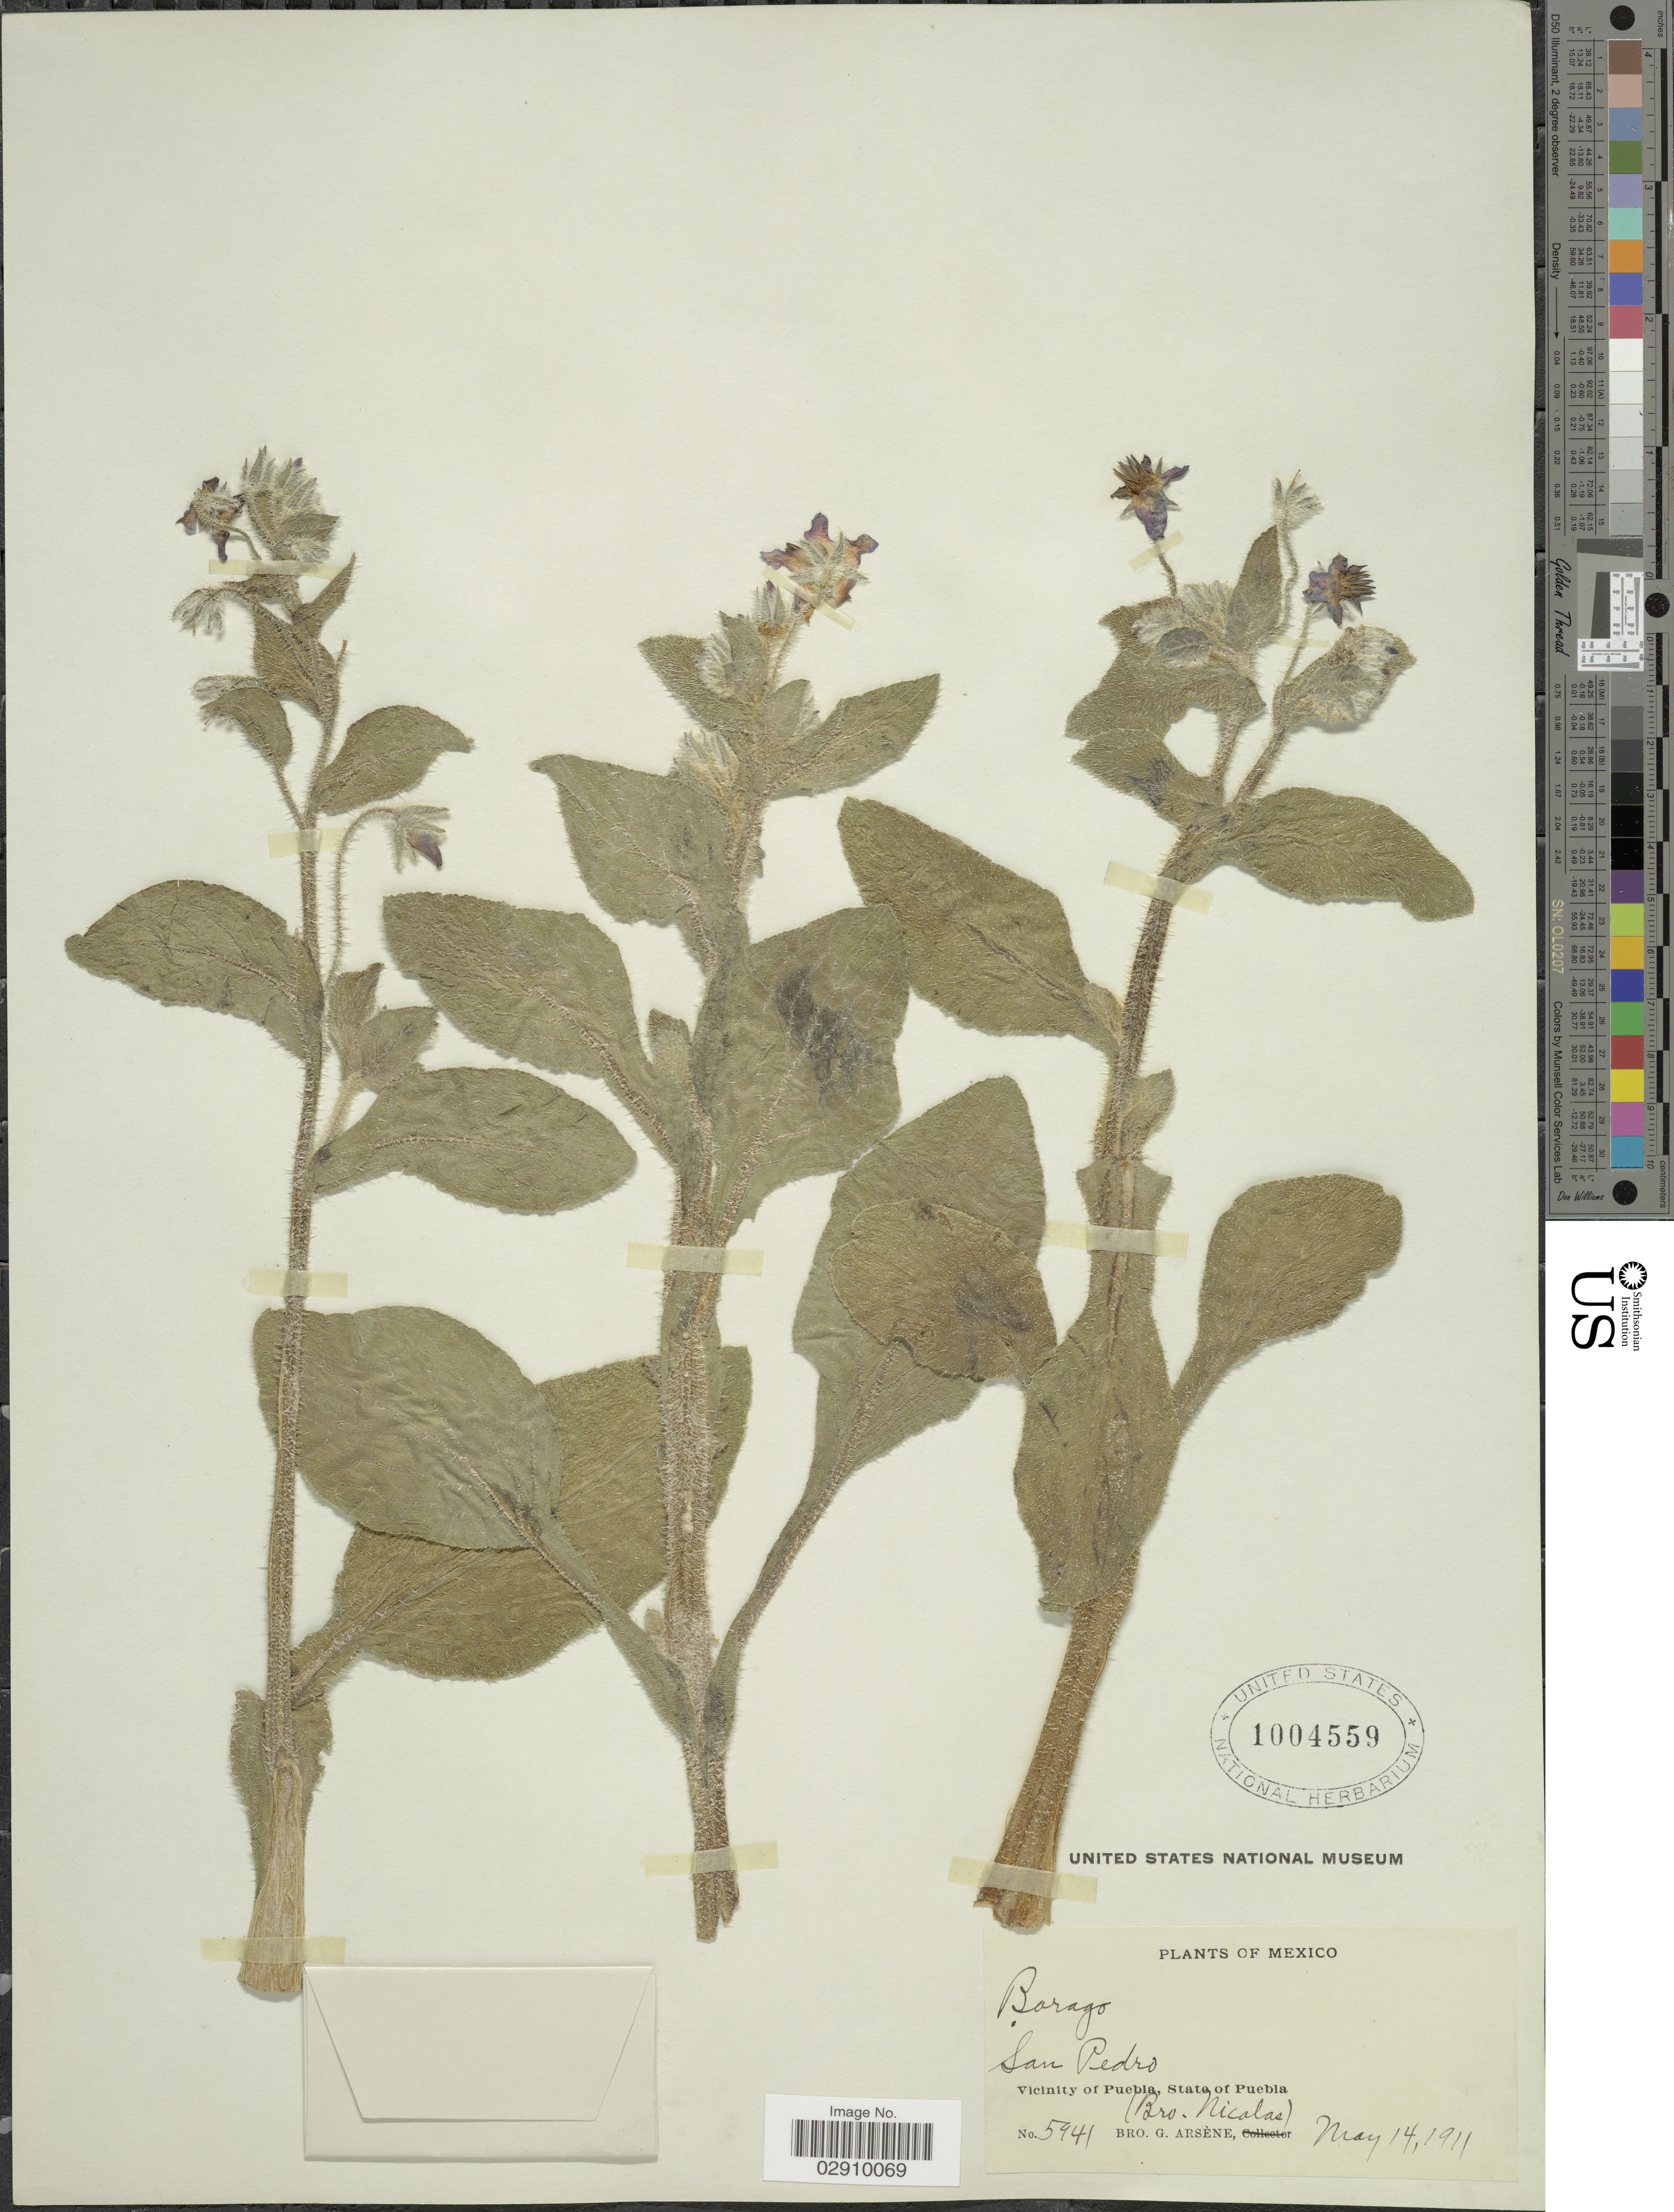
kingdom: Plantae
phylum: Tracheophyta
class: Magnoliopsida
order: Boraginales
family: Boraginaceae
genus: Borago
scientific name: Borago officinalis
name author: L.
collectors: Bro. G. Arsène & Bro. Nicolas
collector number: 5941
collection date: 1911-05-14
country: Mexico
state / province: Puebla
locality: San Pedro, Vicinity of Puebla, State of Puebla.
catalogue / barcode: US 1004559